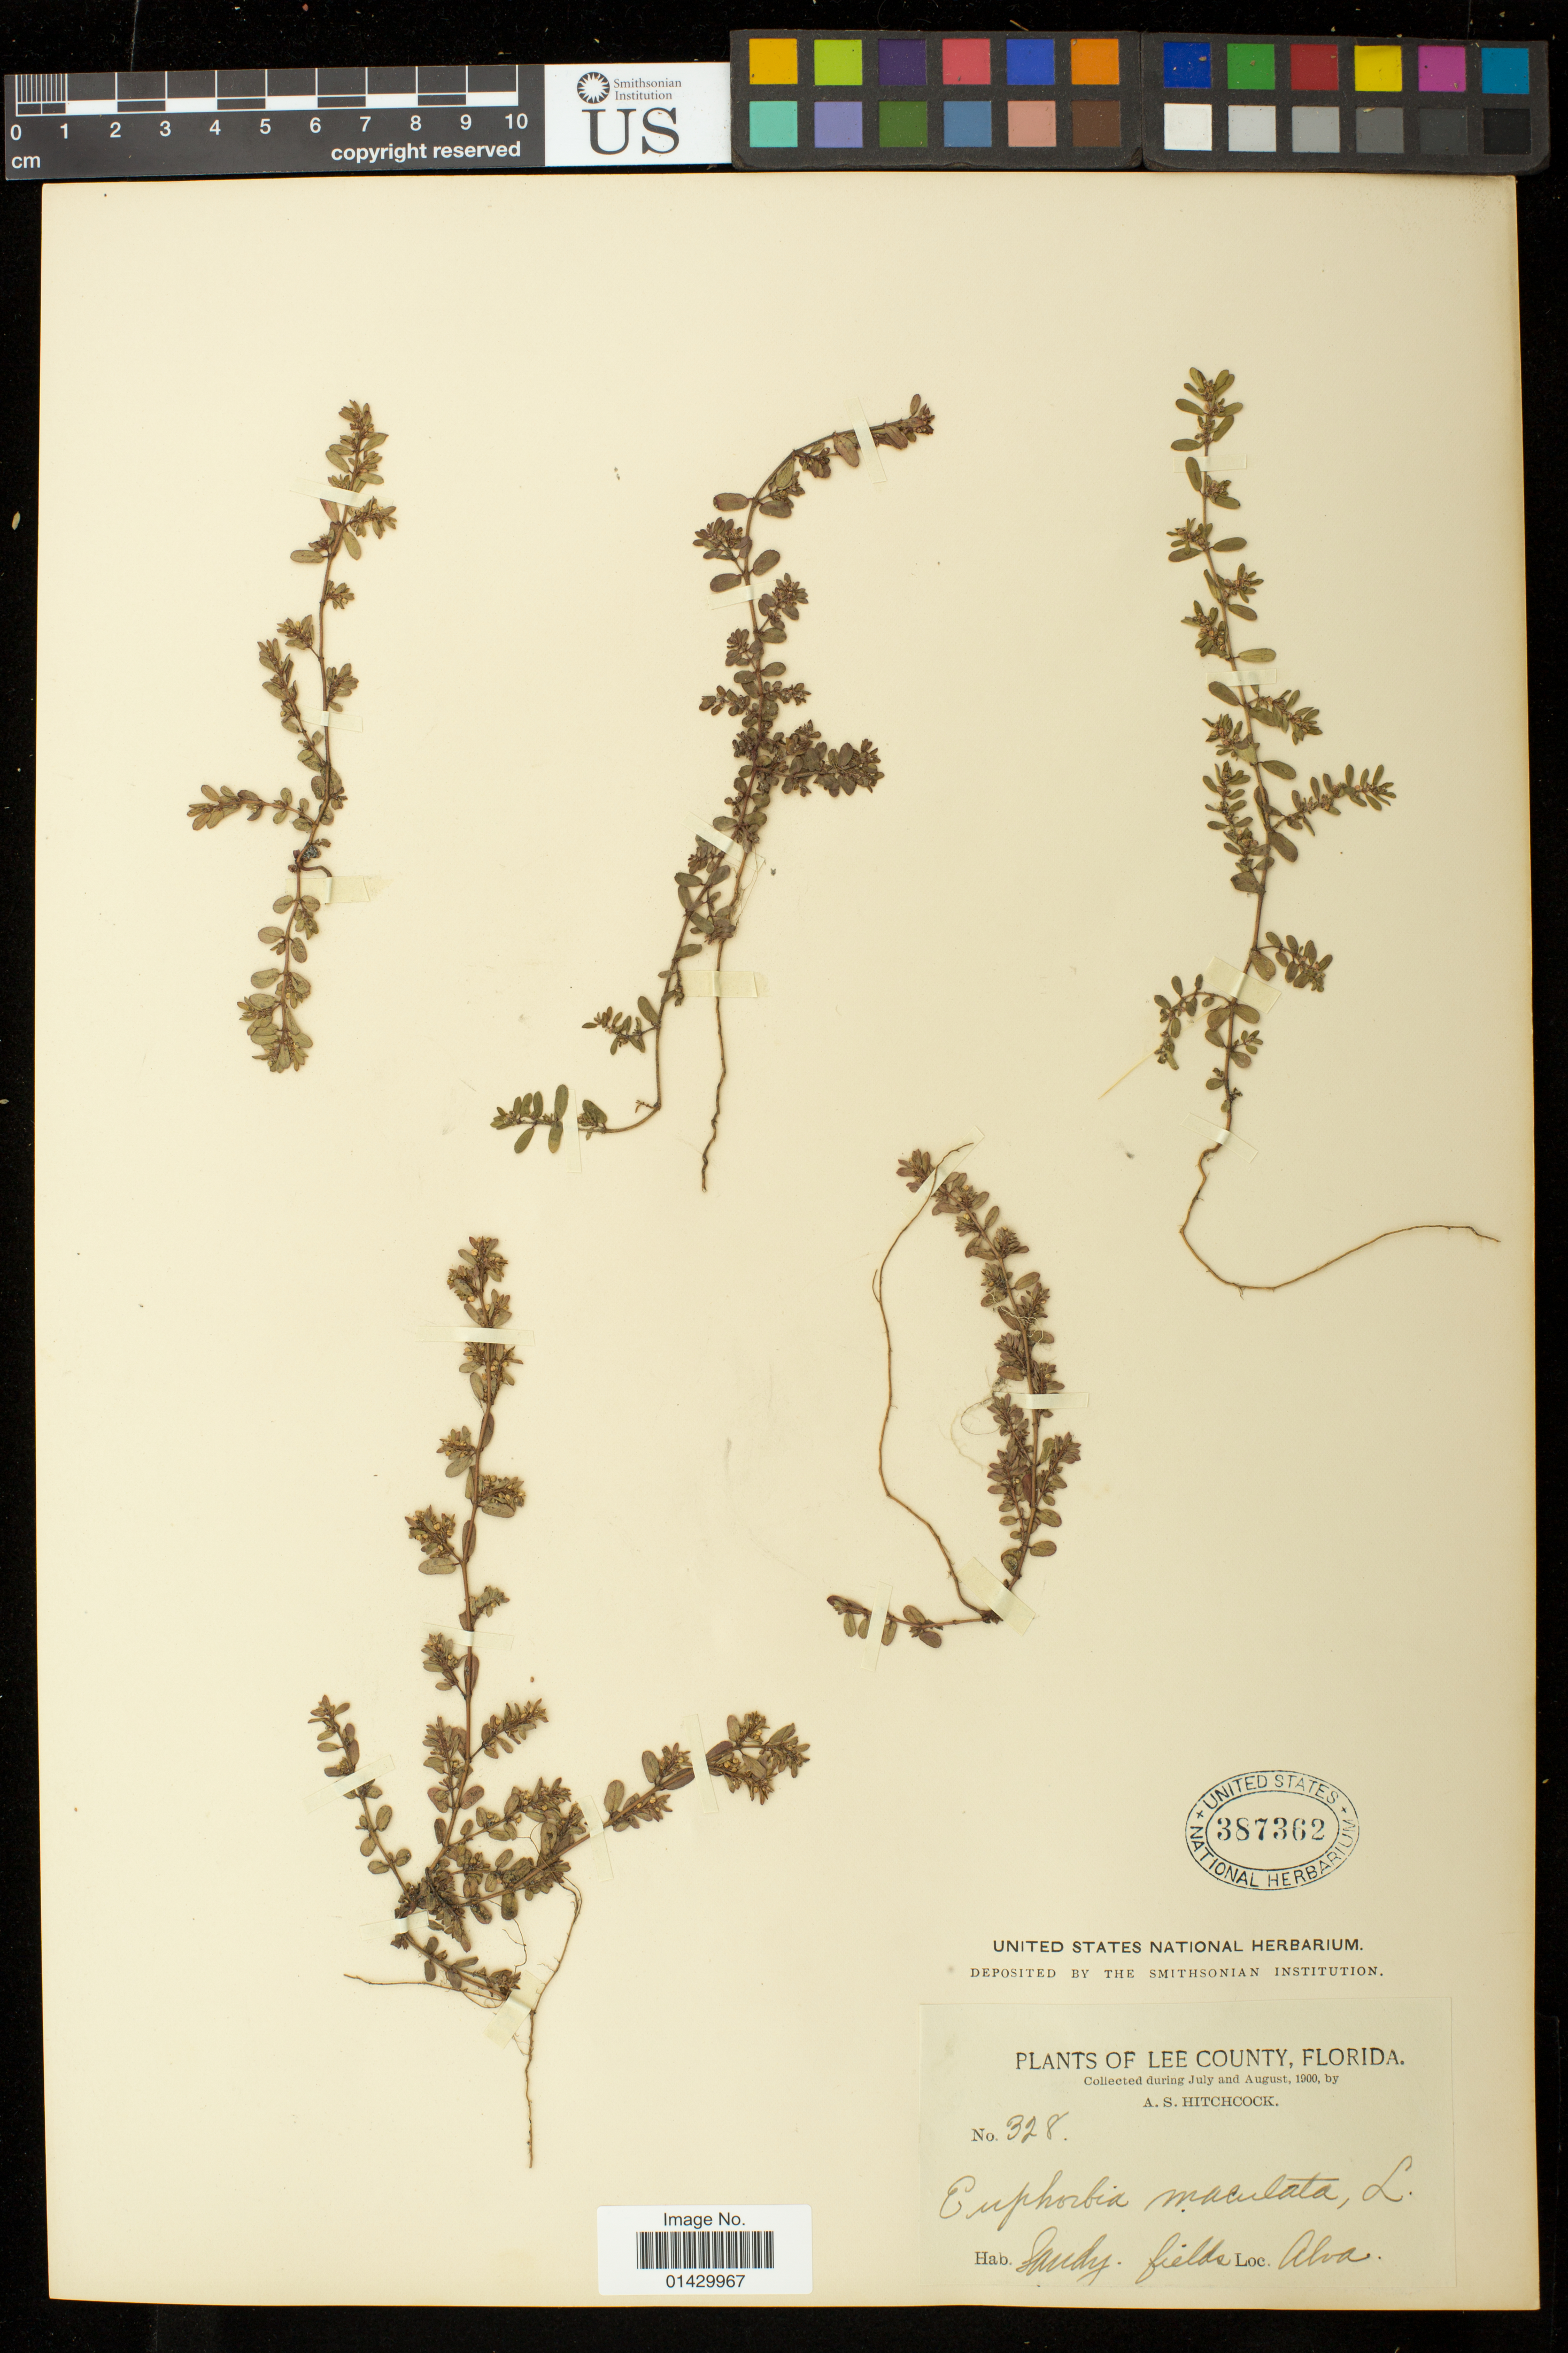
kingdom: Plantae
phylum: Tracheophyta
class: Magnoliopsida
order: Malpighiales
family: Euphorbiaceae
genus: Euphorbia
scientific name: Euphorbia maculata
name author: L.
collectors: A. S. Hitchcock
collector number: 328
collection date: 1900-07,1900-08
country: United States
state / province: Florida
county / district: Lee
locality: Alva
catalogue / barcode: US 387362